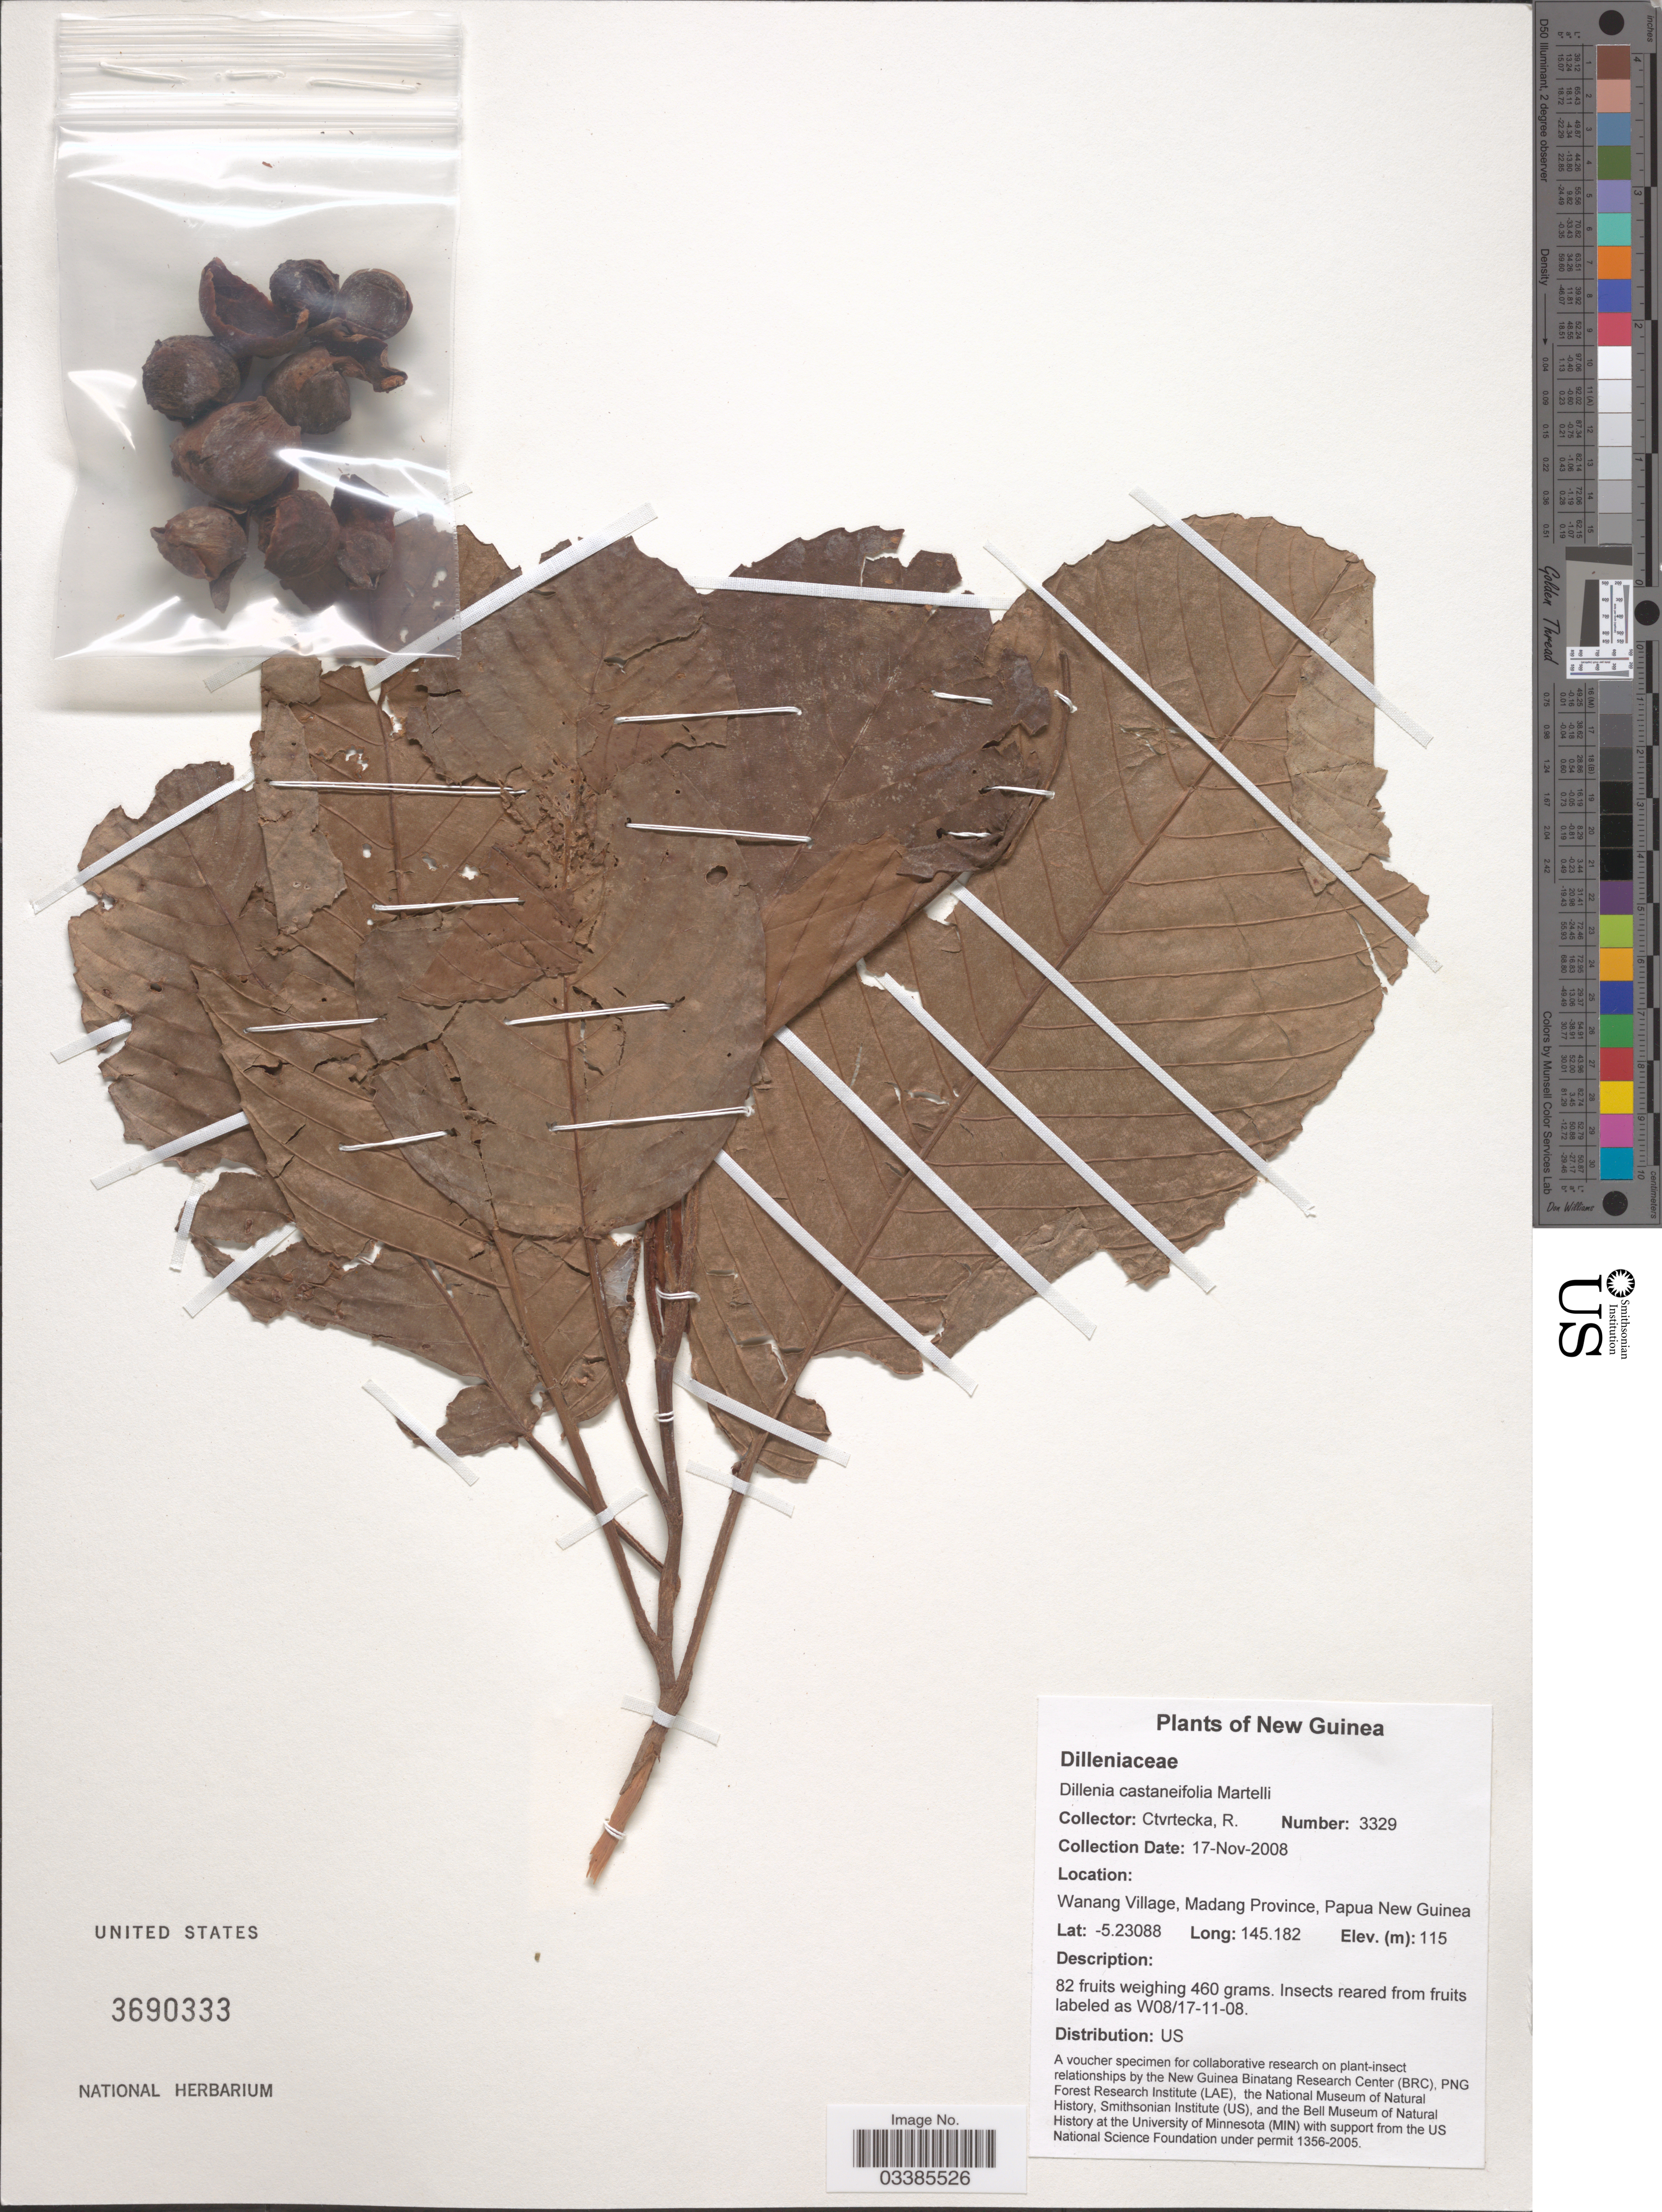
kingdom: Plantae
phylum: Tracheophyta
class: Magnoliopsida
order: Dilleniales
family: Dilleniaceae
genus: Dillenia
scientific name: Dillenia castaneifolia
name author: Martelli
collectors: R. Ctvrtecka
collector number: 3329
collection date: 2008-11-17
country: Papua New Guinea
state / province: Madang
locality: New Guinea. Wanang Village.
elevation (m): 115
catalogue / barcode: US 3690333